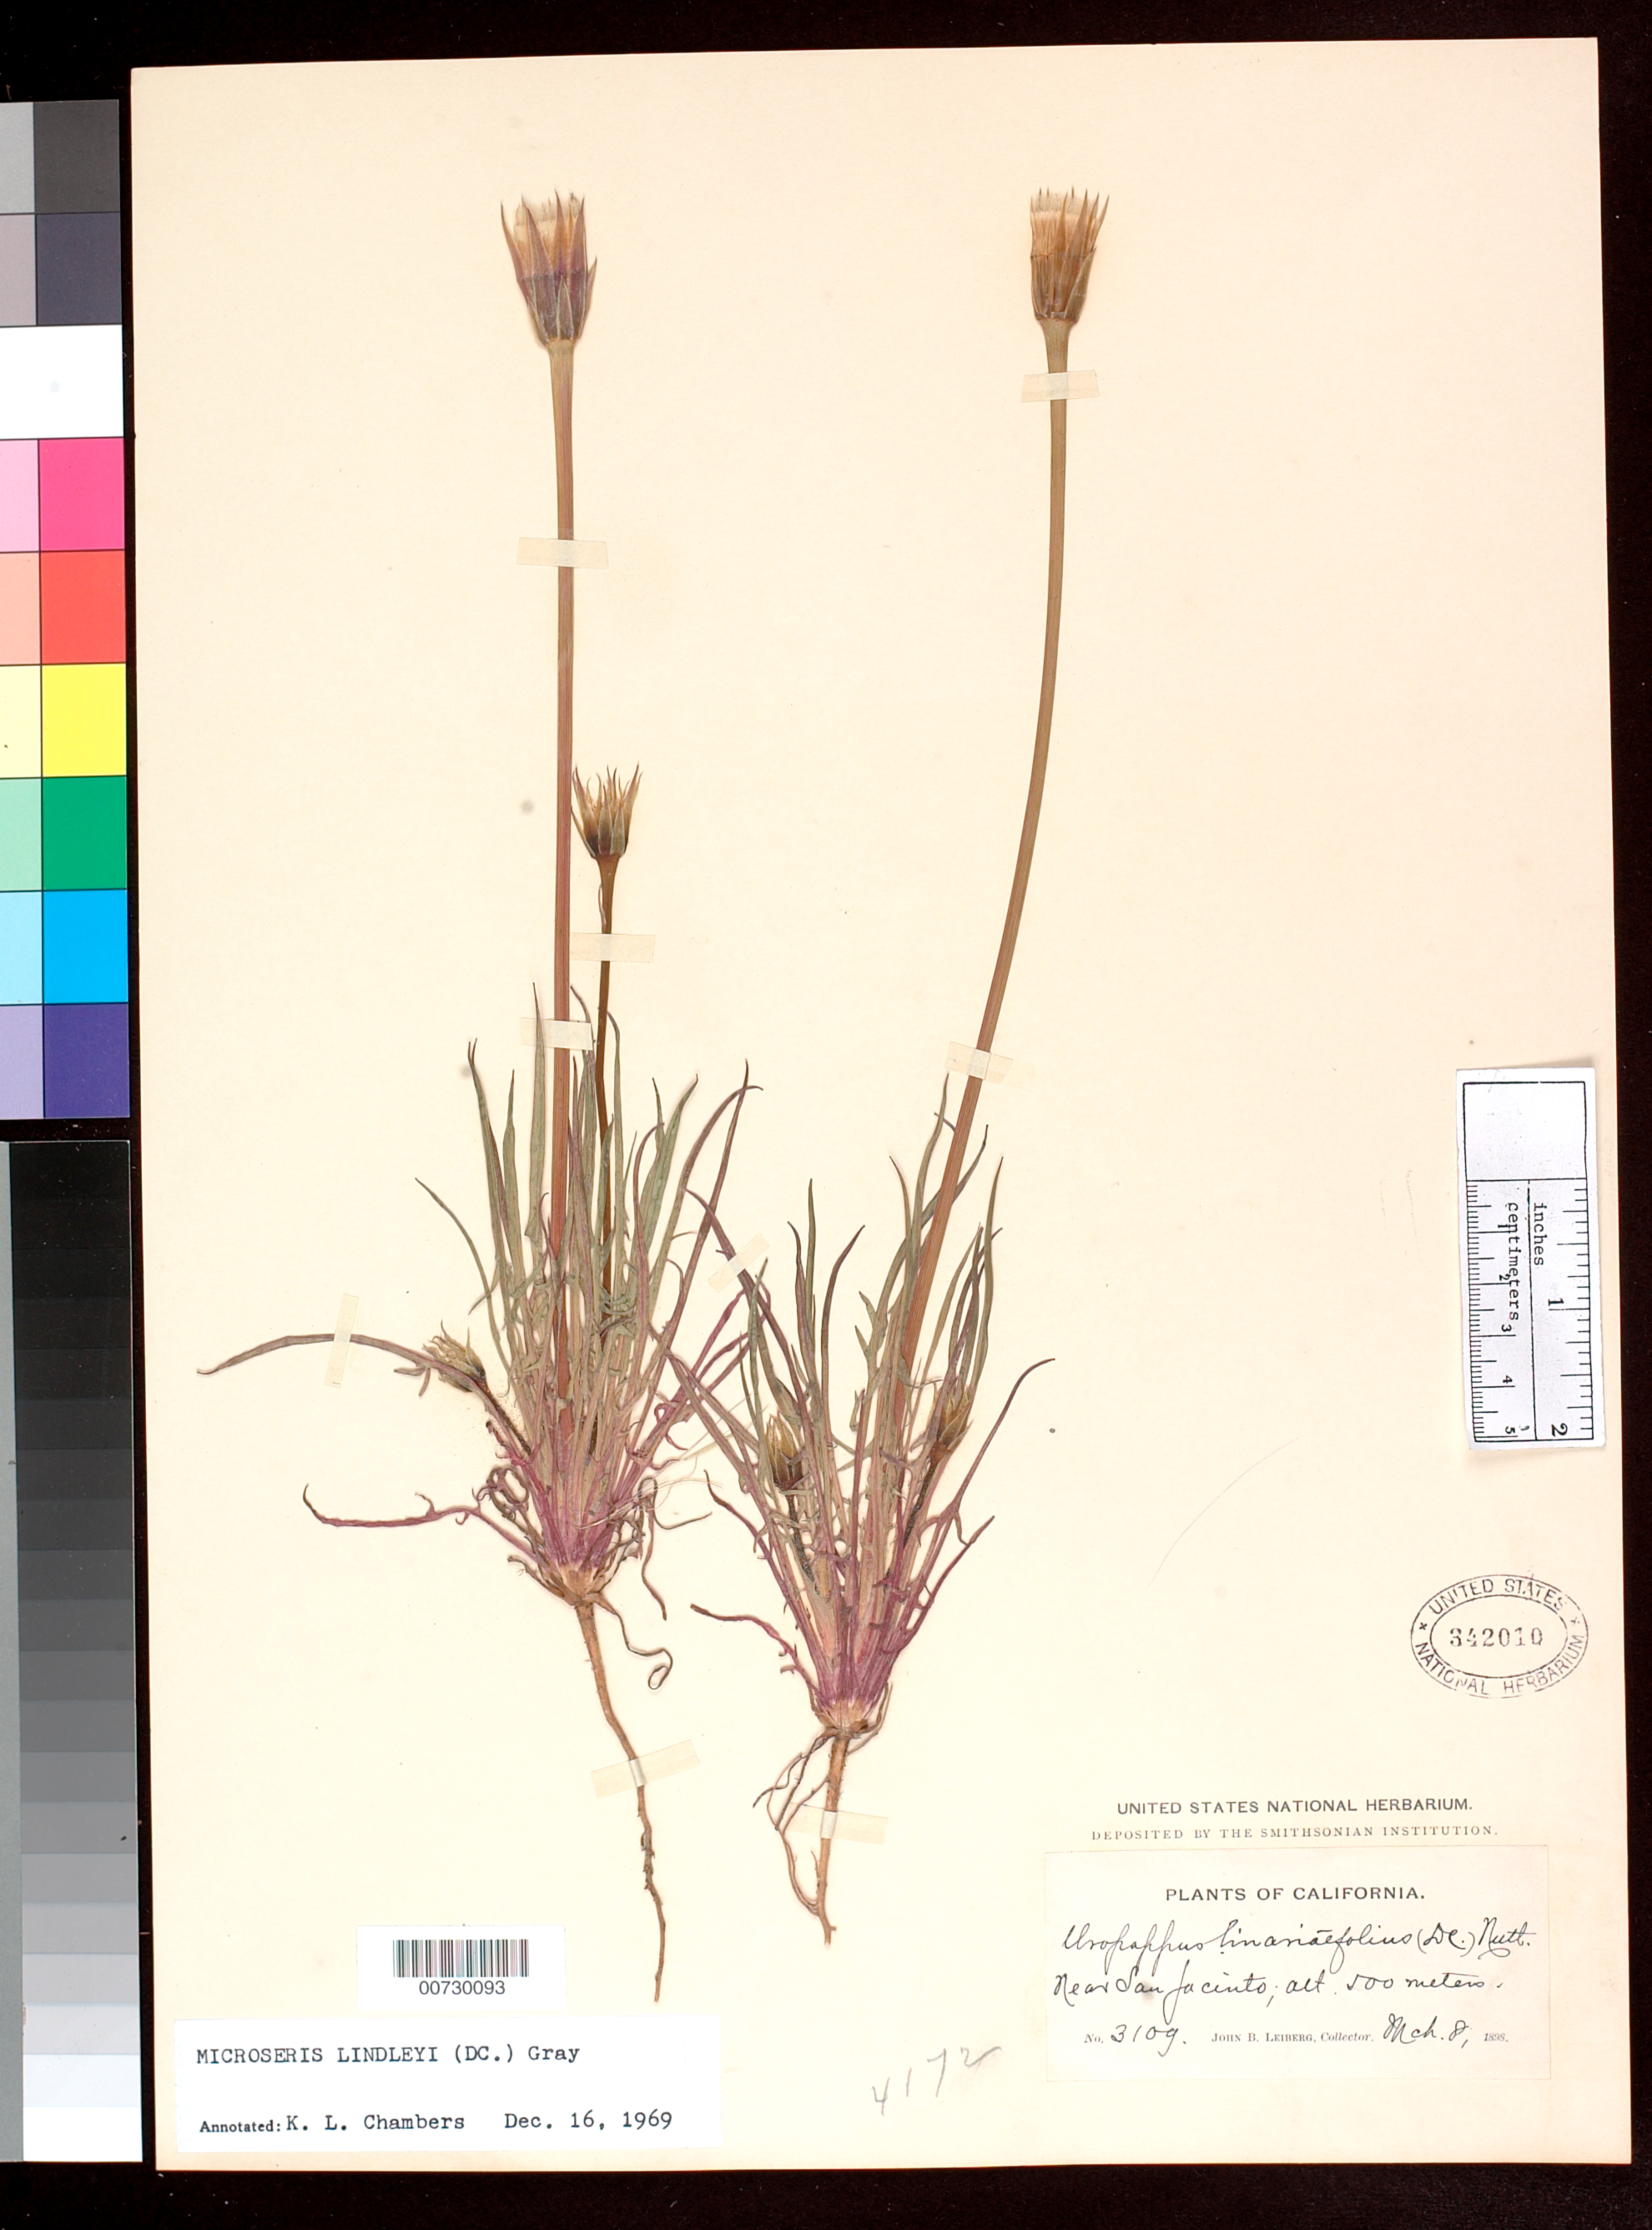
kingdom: Plantae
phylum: Tracheophyta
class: Magnoliopsida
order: Asterales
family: Asteraceae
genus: Uropappus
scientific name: Uropappus lindleyi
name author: (DC.) Nutt.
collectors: J. Leiberg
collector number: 3109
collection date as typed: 08 Mar 1898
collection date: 1898-03-08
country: United States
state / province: California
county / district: Riverside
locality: Near San Jacinto.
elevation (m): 500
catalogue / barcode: US 342010